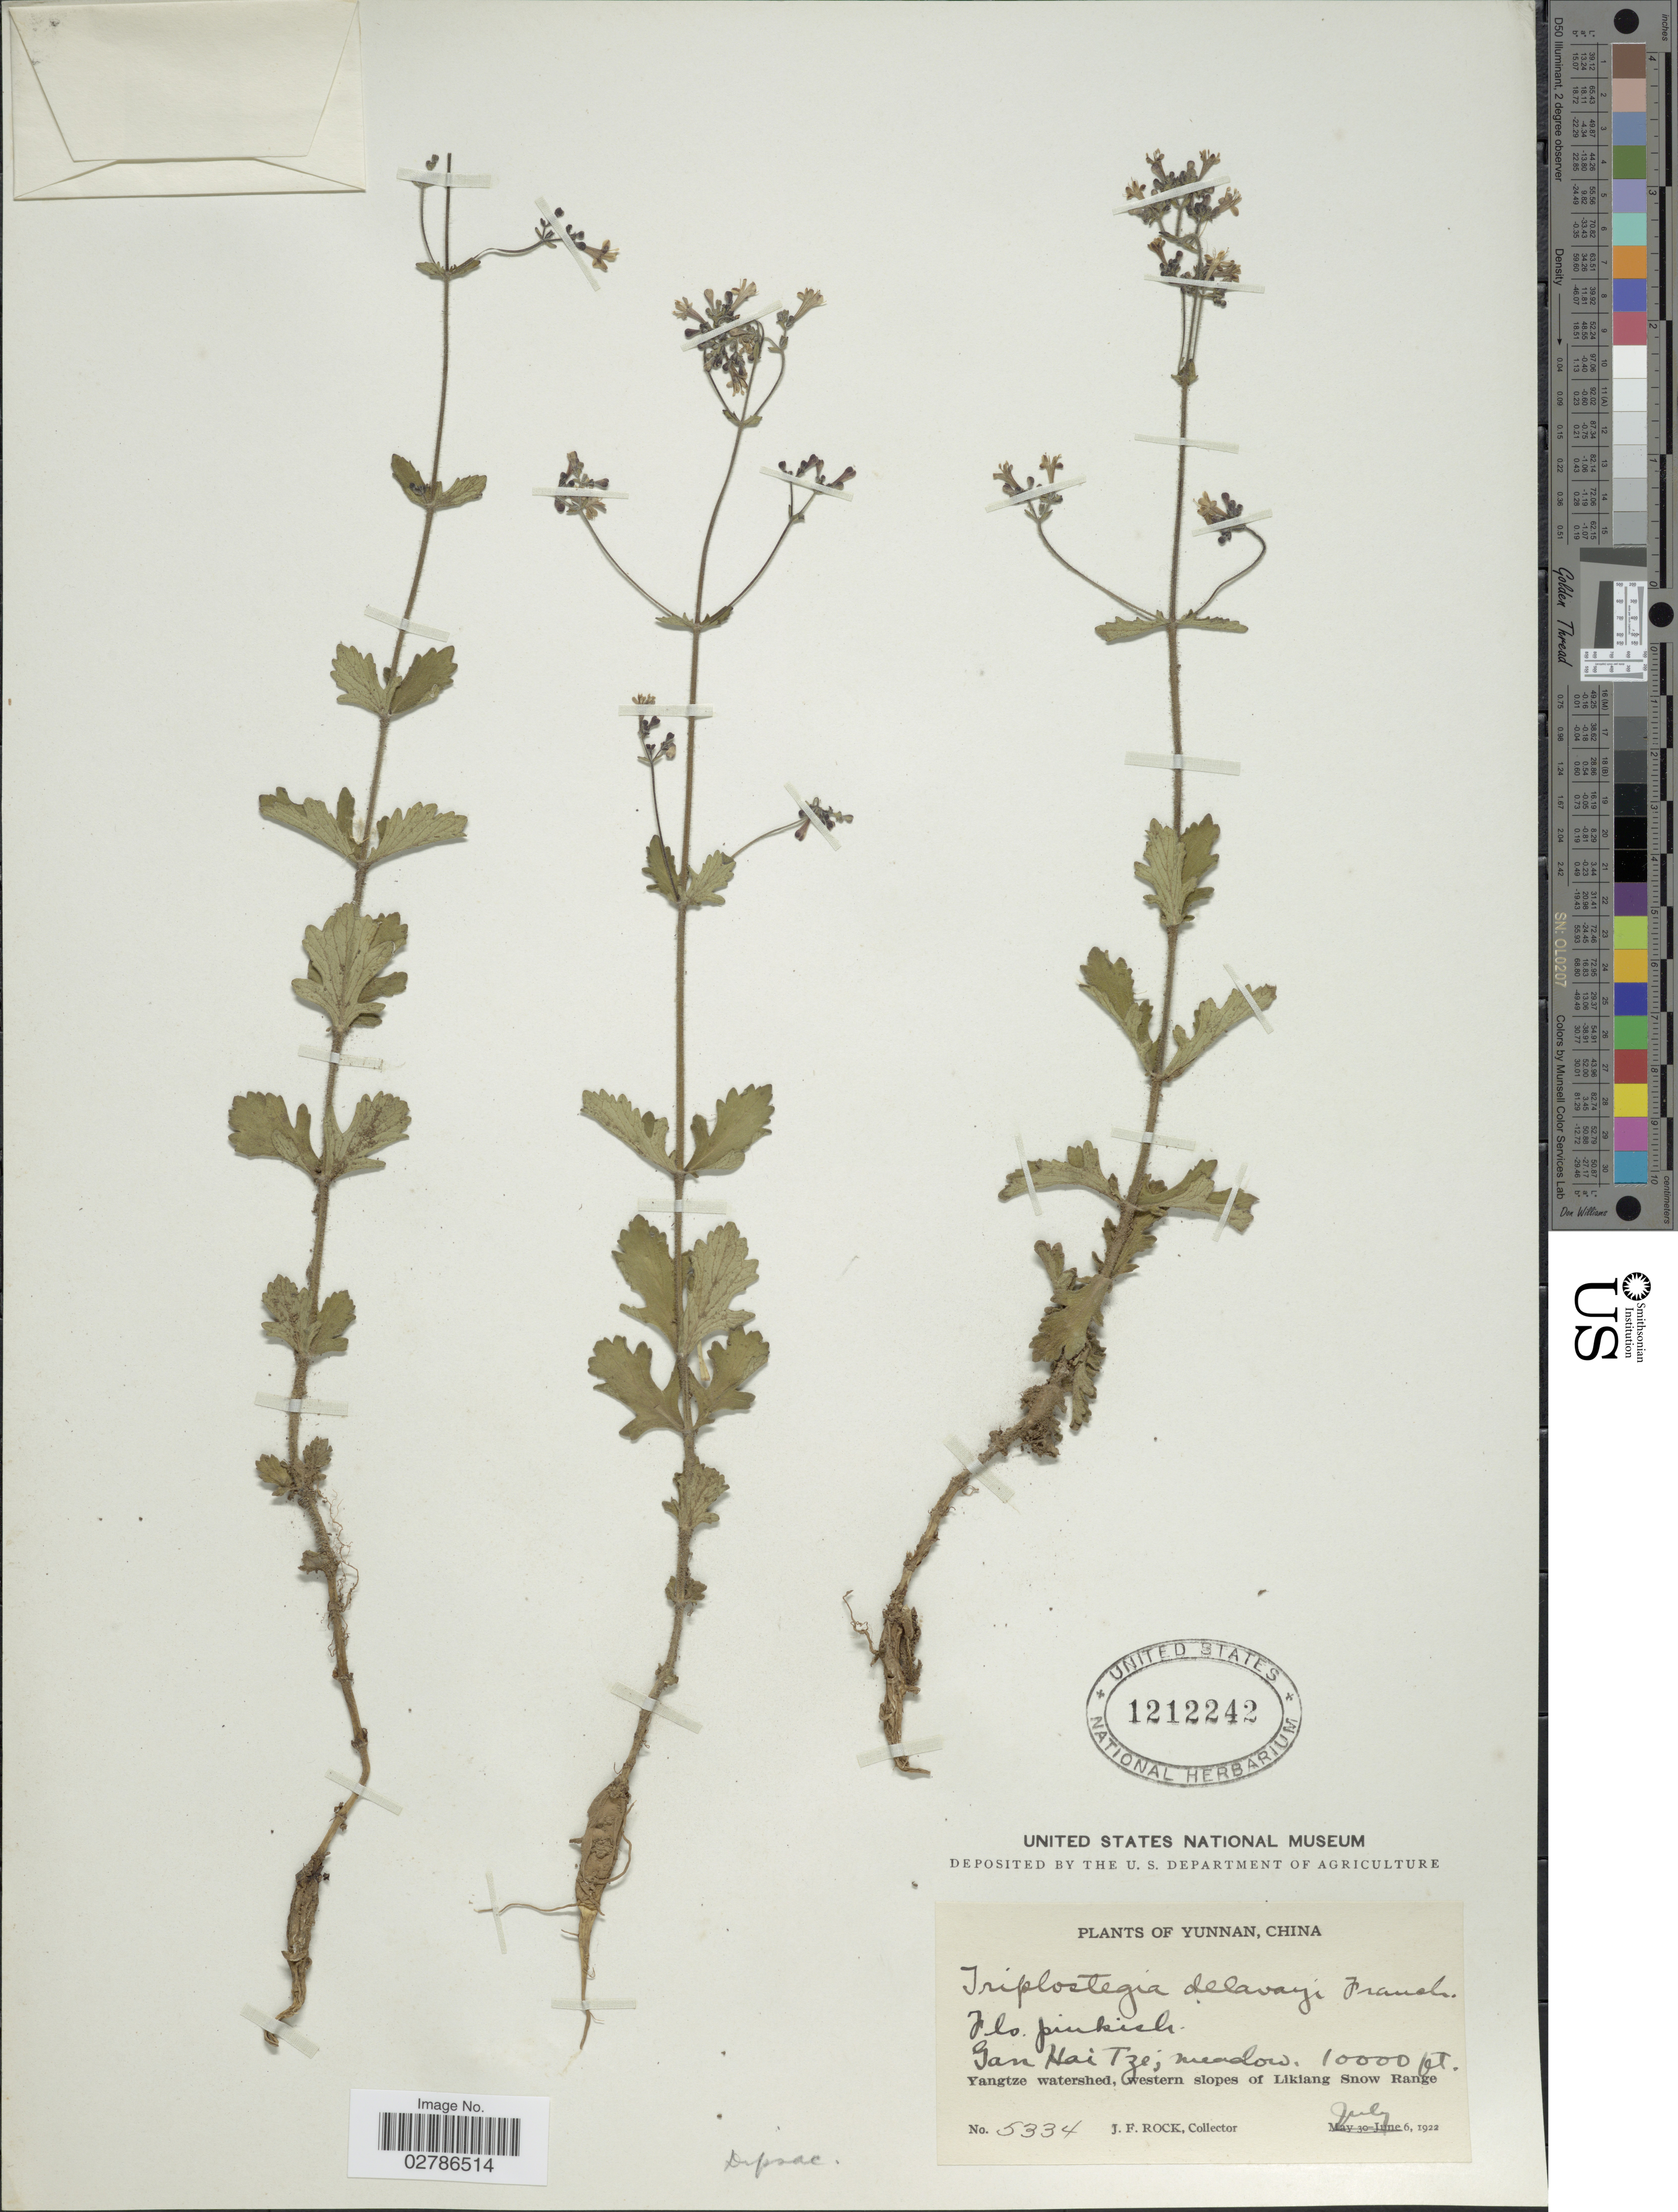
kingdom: Plantae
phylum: Tracheophyta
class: Magnoliopsida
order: Dipsacales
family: Caprifoliaceae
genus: Triplostegia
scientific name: Triplostegia grandiflora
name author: Gagnep.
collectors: J. Rock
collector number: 5334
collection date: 1922-07-06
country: China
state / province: Yunnan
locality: Gan Hai Tze, meadow, Yangtze watershed, western slopes of Likiang Snow Range.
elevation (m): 3048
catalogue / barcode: US 1212242